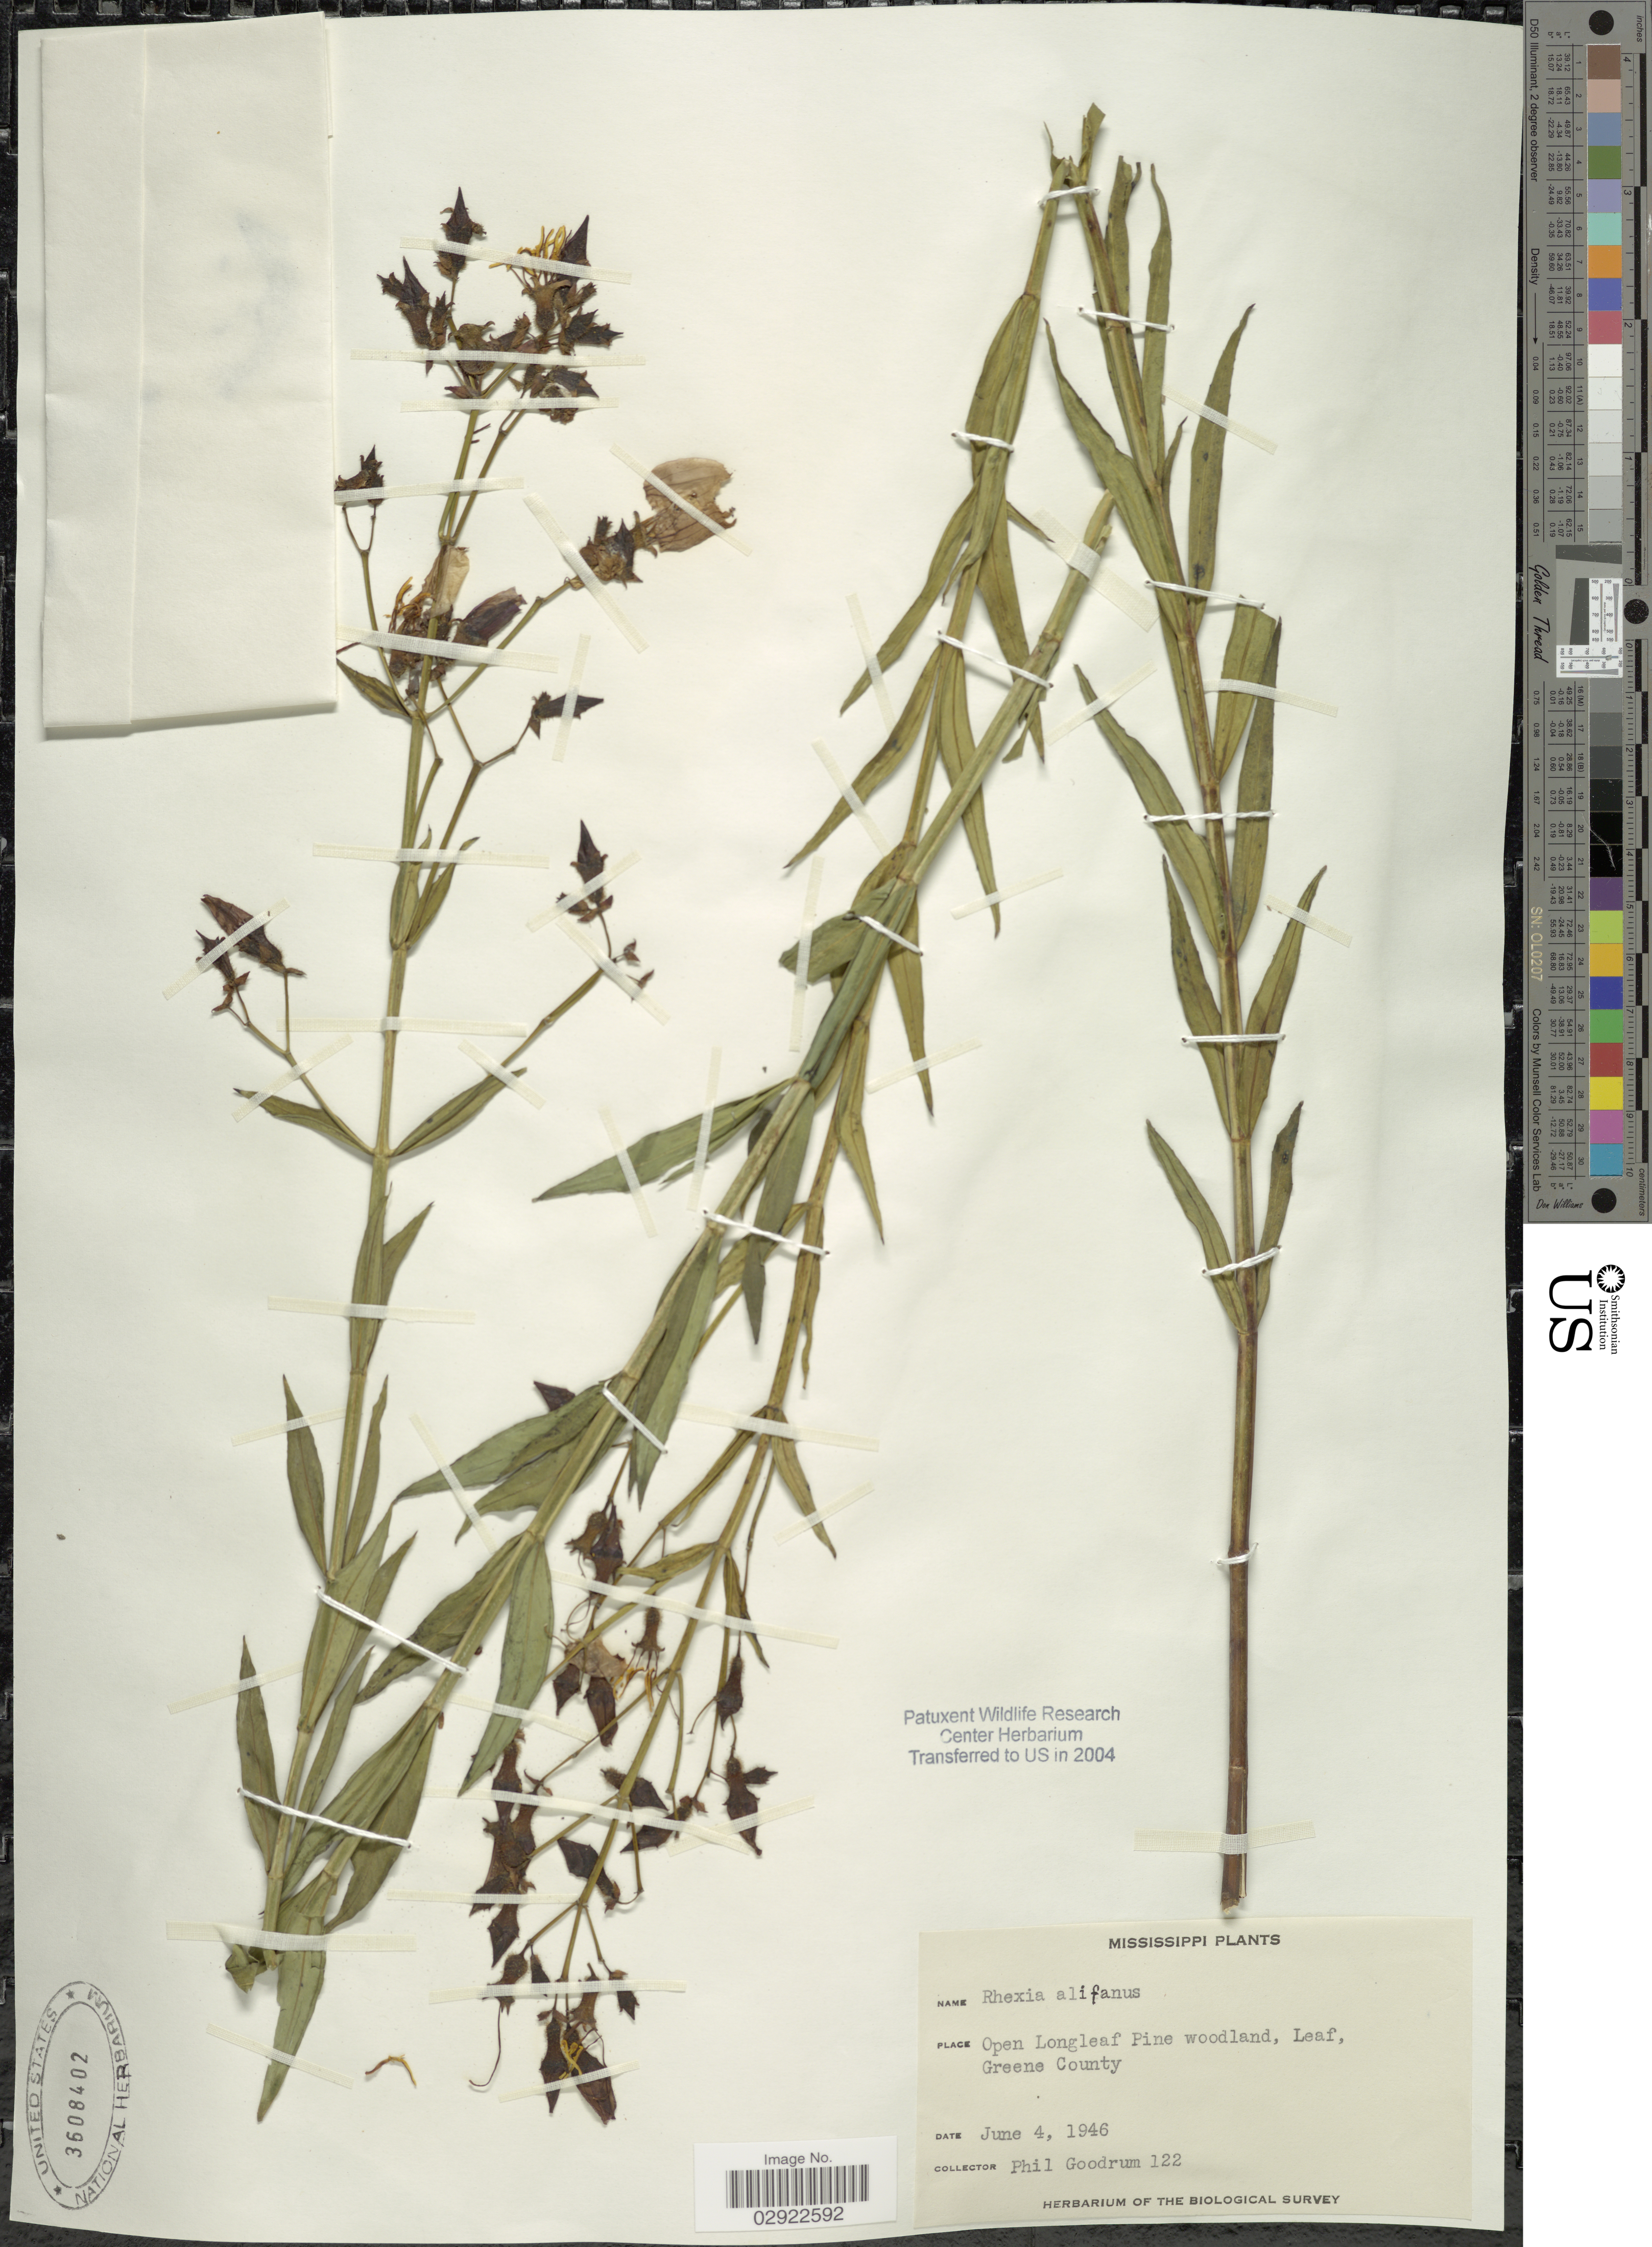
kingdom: Plantae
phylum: Tracheophyta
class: Magnoliopsida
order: Myrtales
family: Melastomataceae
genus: Rhexia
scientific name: Rhexia alifanus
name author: Walter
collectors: P. Goodrum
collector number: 122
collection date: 1946-06-04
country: United States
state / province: Mississippi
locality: Open Longleaf Pine woodland, Leaf, Greene County.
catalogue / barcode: US 3608402